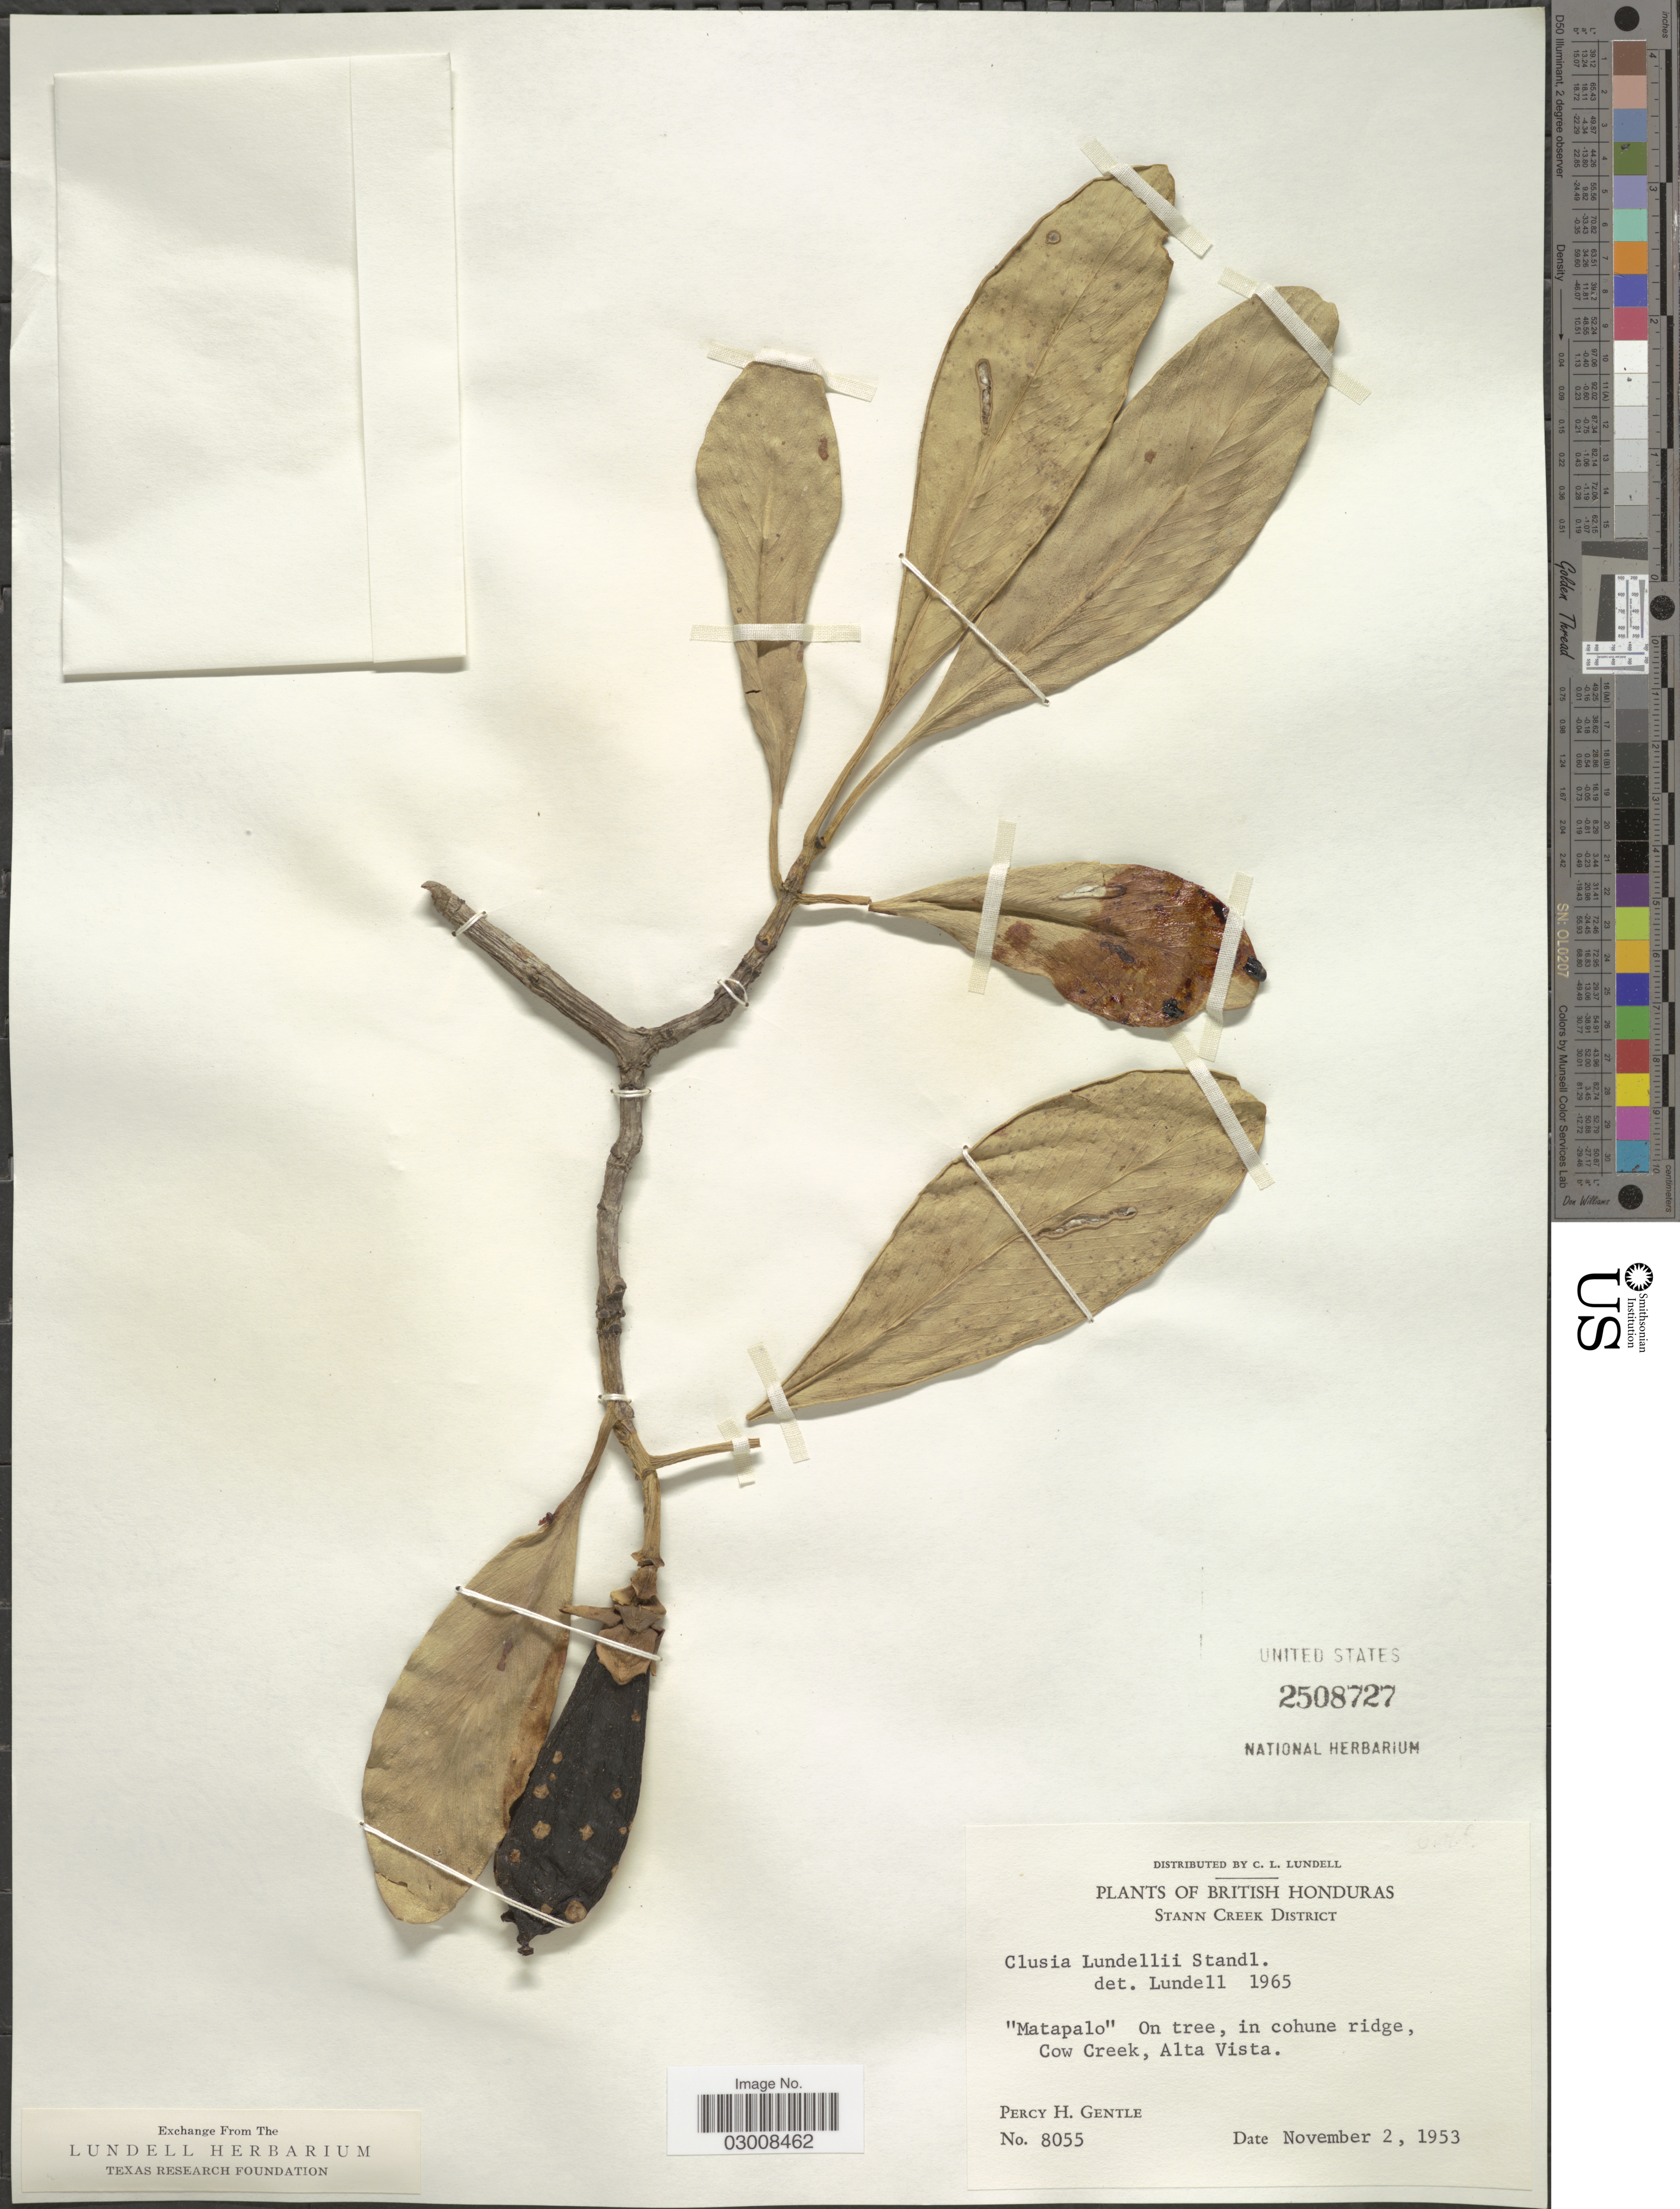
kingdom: Plantae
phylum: Tracheophyta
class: Magnoliopsida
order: Malpighiales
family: Clusiaceae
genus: Clusia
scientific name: Clusia lundellii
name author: Standl.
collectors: P. H. Gentle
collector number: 8055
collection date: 1953-11-02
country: Belize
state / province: Stann Creek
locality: British Honduras, Stann Creek District, On tree, in cohune ridge, Cow Creek, Alta Vista.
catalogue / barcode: US 2508727